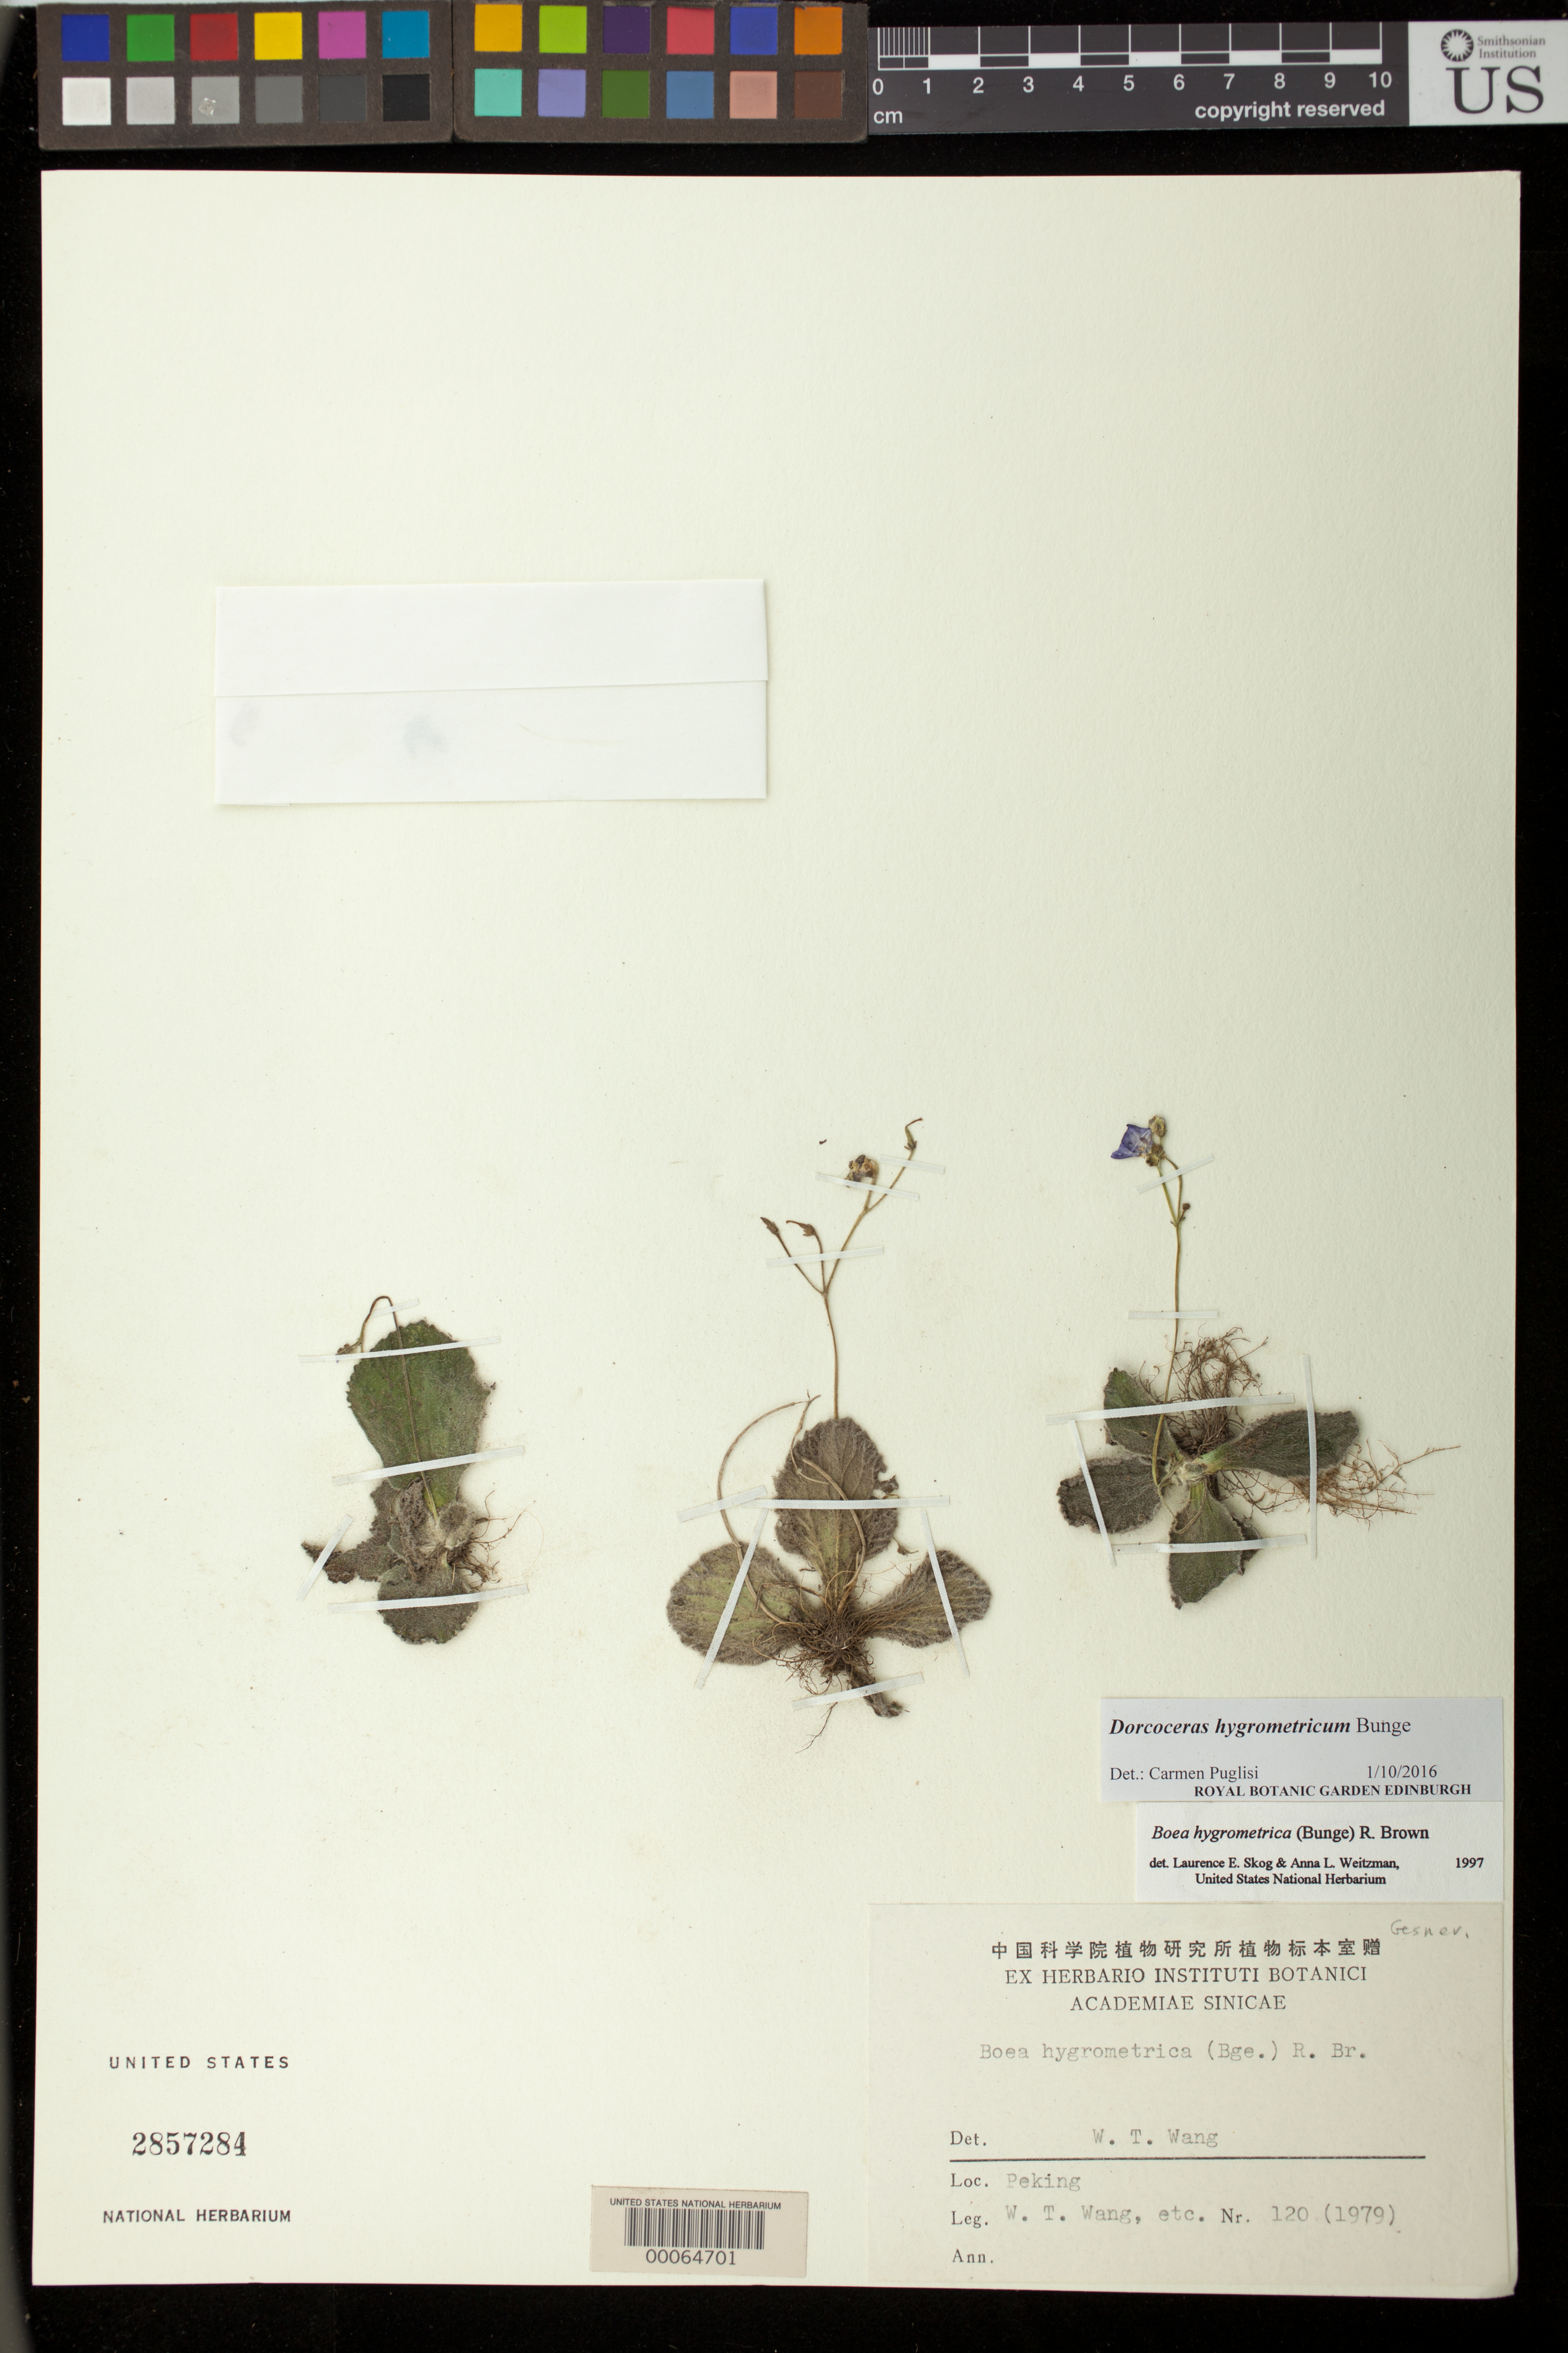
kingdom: Plantae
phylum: Tracheophyta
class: Magnoliopsida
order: Lamiales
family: Gesneriaceae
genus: Dorcoceras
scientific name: Dorcoceras hygrometricum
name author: Bunge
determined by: Puglisi, Carmen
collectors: W. T. Wang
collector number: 120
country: China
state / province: Beijing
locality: Beijing (Peking)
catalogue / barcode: US 2857284